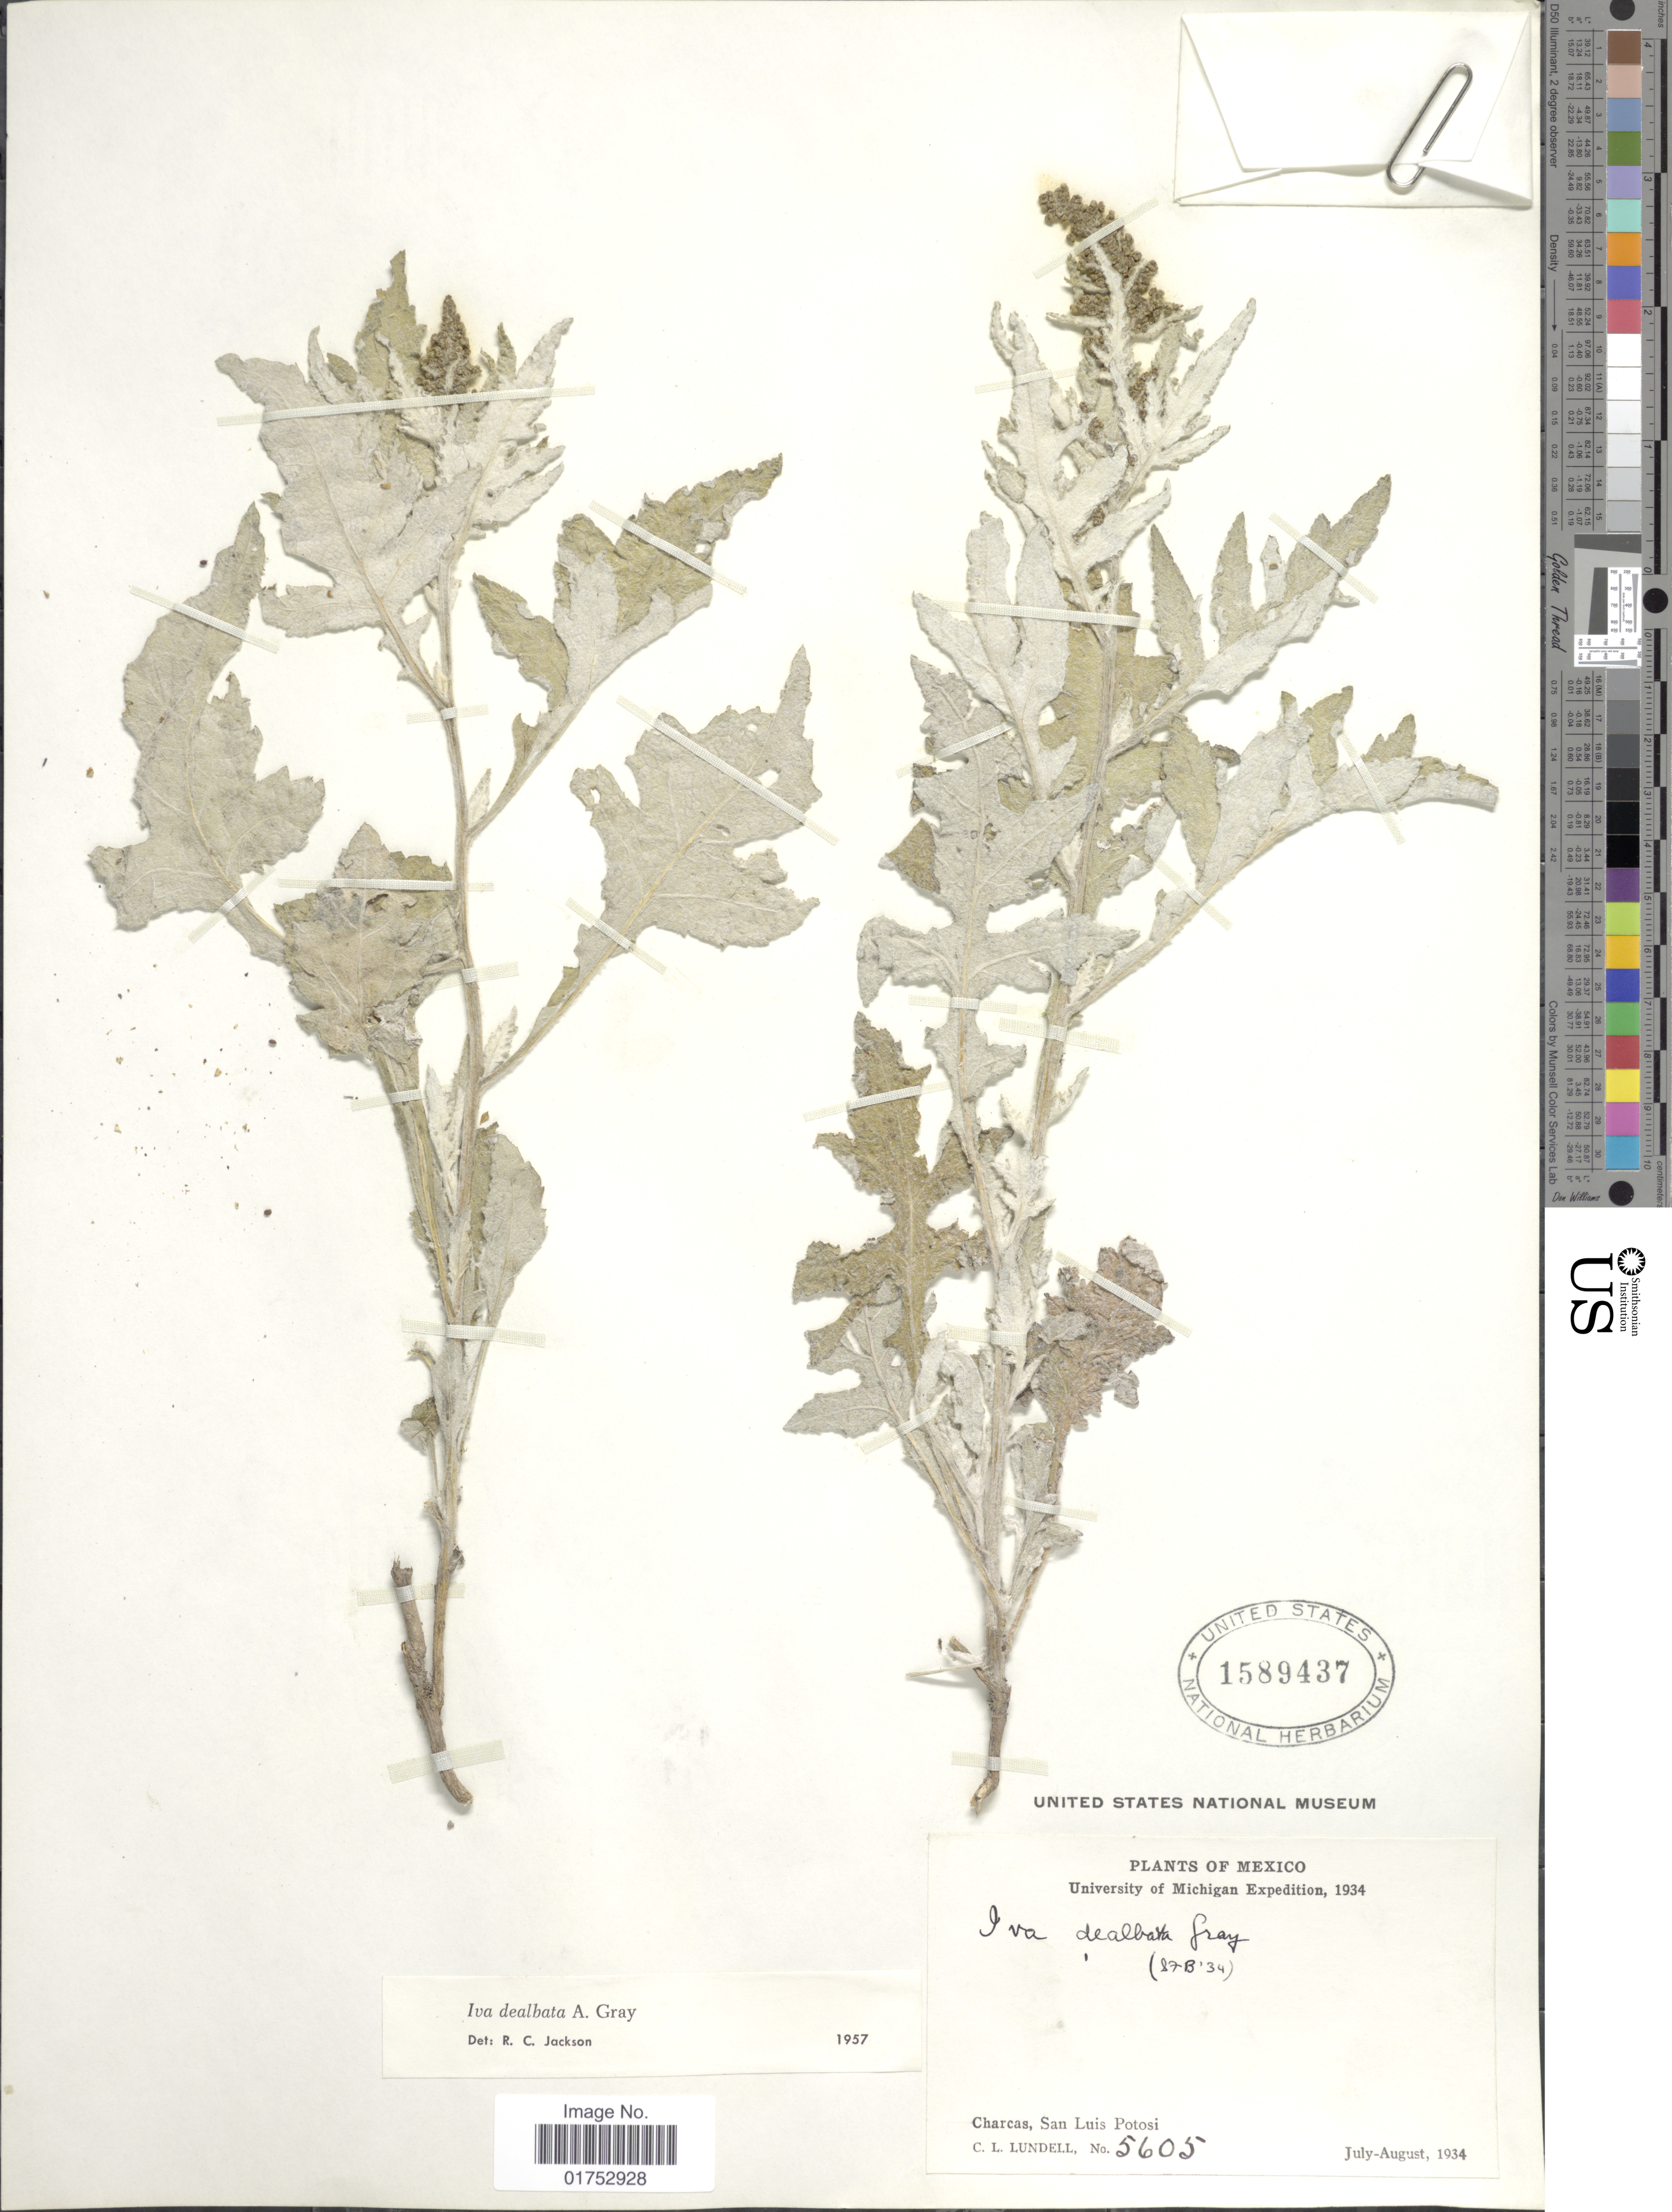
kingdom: Plantae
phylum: Tracheophyta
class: Magnoliopsida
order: Asterales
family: Asteraceae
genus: Iva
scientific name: Iva dealbata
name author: A. Gray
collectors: C. L. Lundell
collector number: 5605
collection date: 1934-07/1934-08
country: Mexico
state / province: San Luis Potosí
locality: Charcas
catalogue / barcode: US 1589437